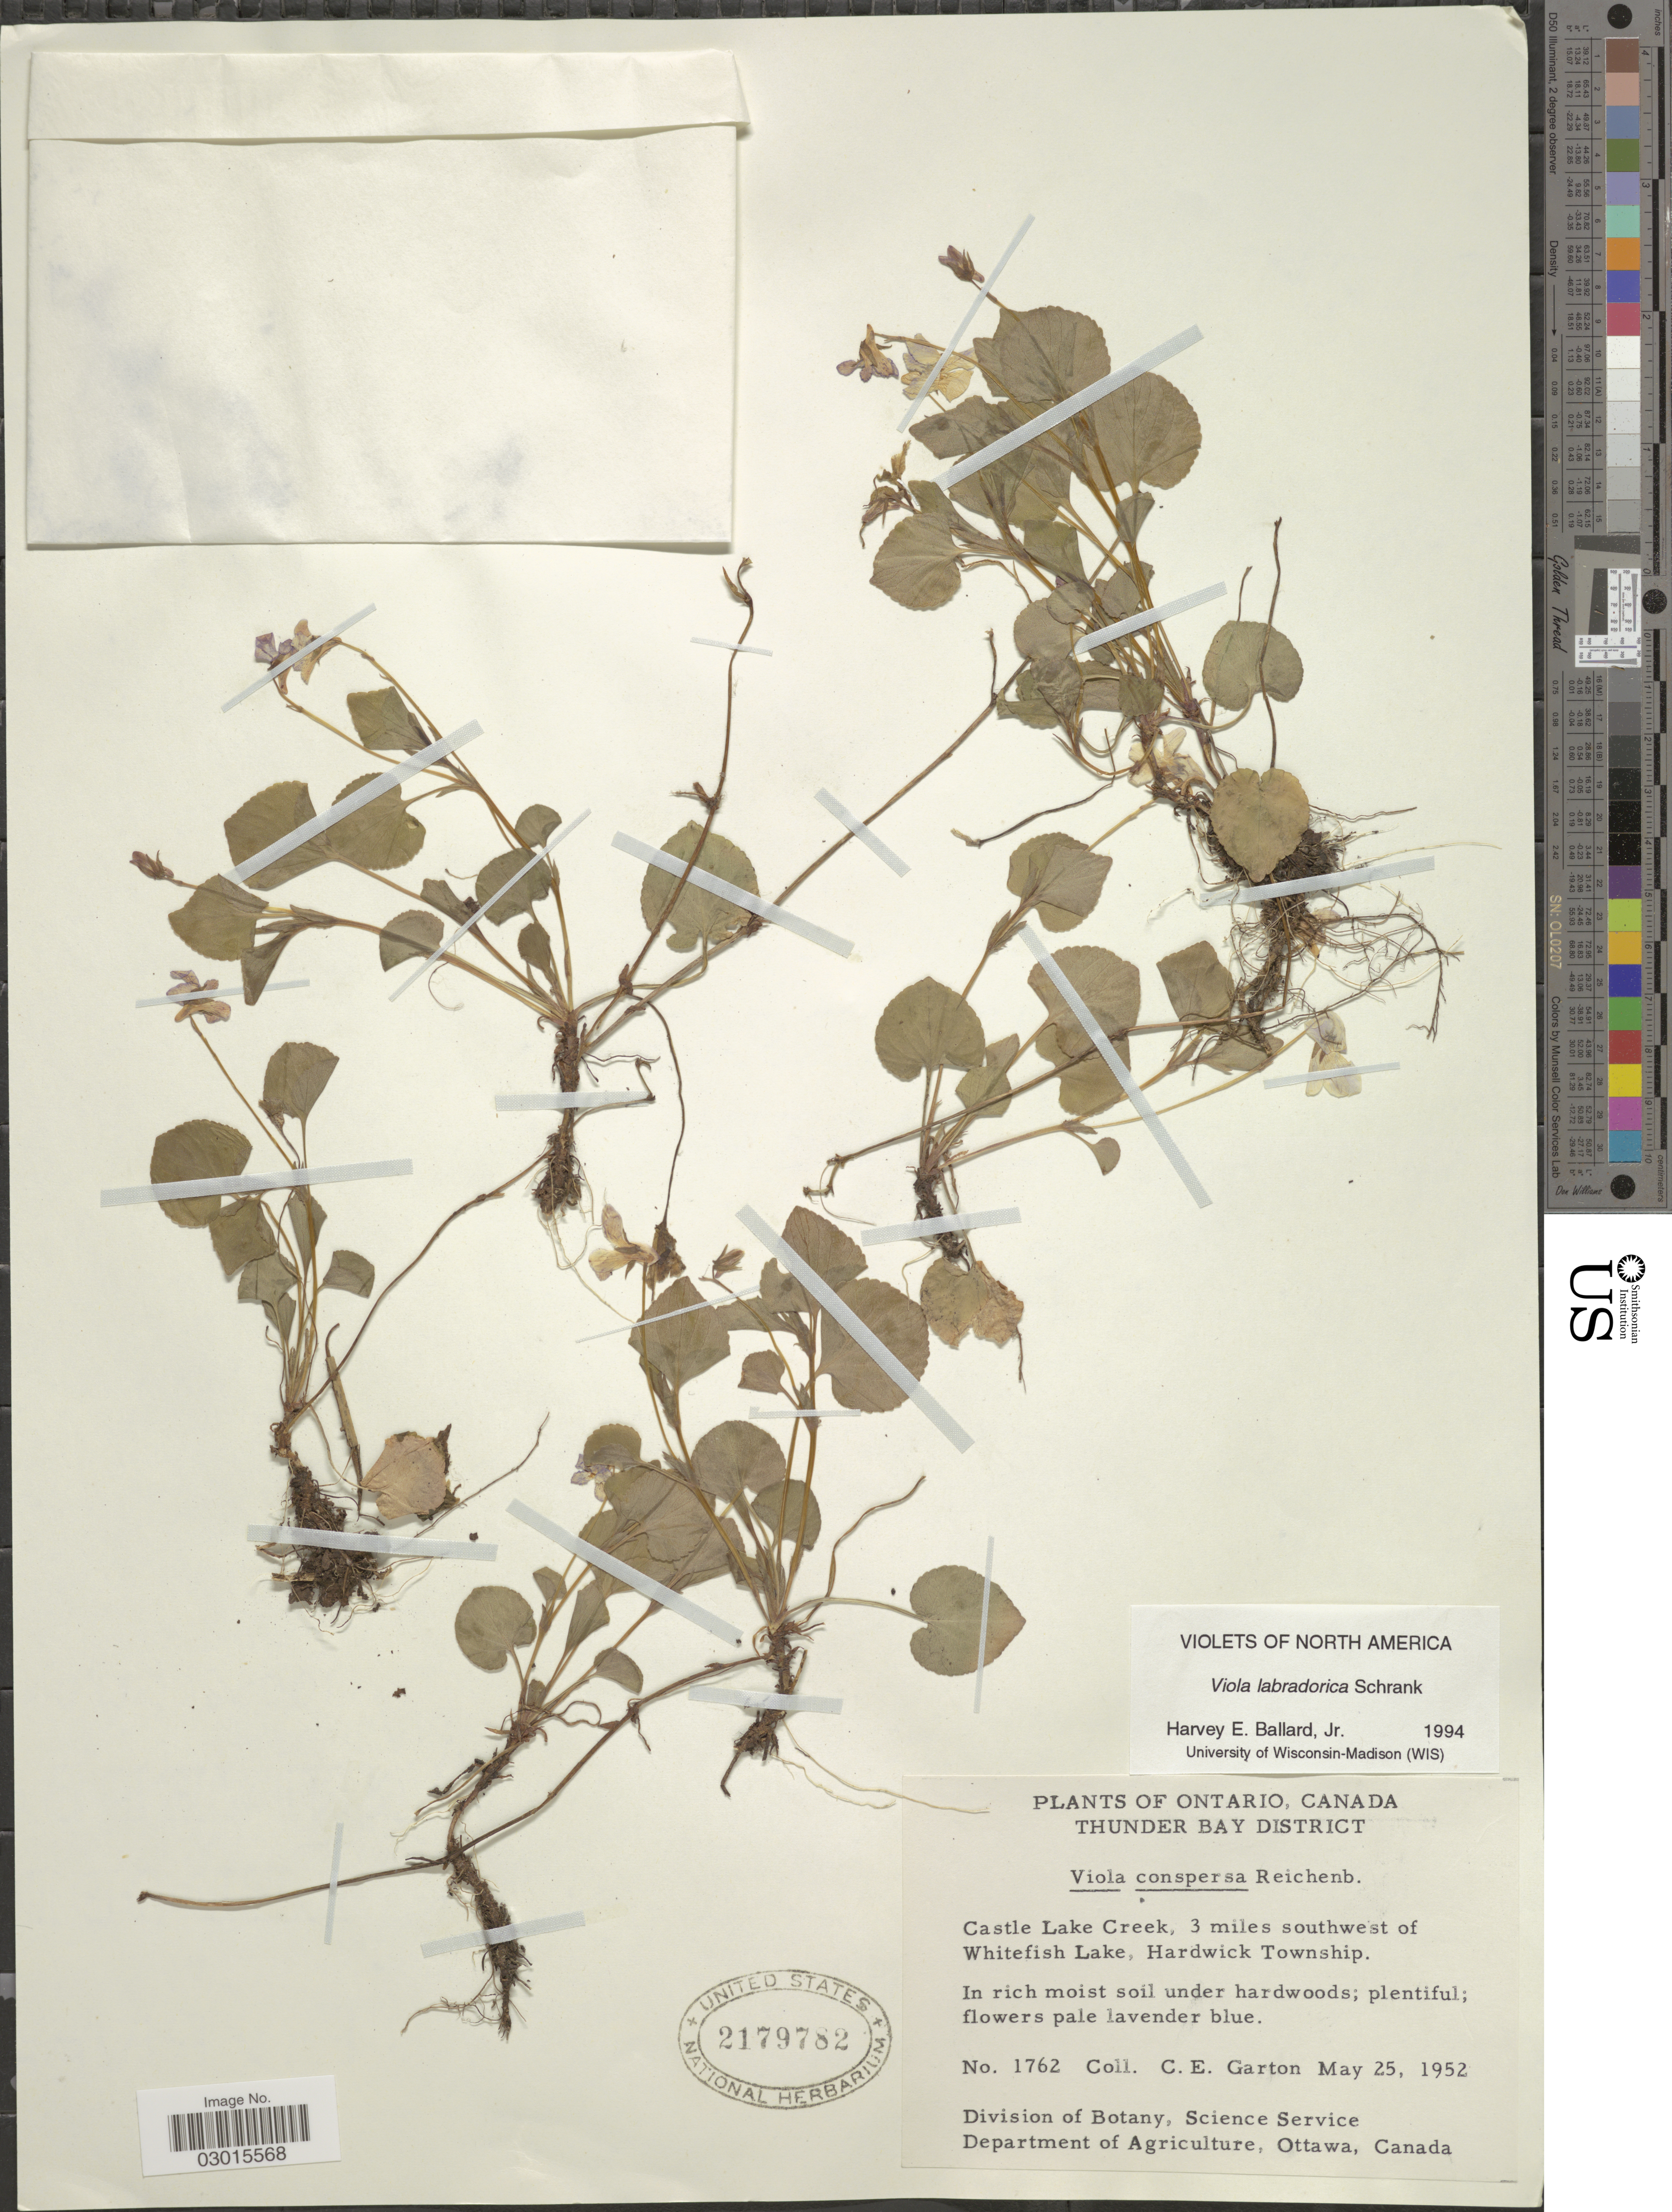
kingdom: Plantae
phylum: Tracheophyta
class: Magnoliopsida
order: Malpighiales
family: Violaceae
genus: Viola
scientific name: Viola labradorica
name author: Schrank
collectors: C. E. Garton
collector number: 1762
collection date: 1952-05-25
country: Canada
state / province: Ontario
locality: Thunder Bay District. Castle Lake Creek, 3 miles southwest of Whitefish Lake, Hardwick Township.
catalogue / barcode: US 2179782